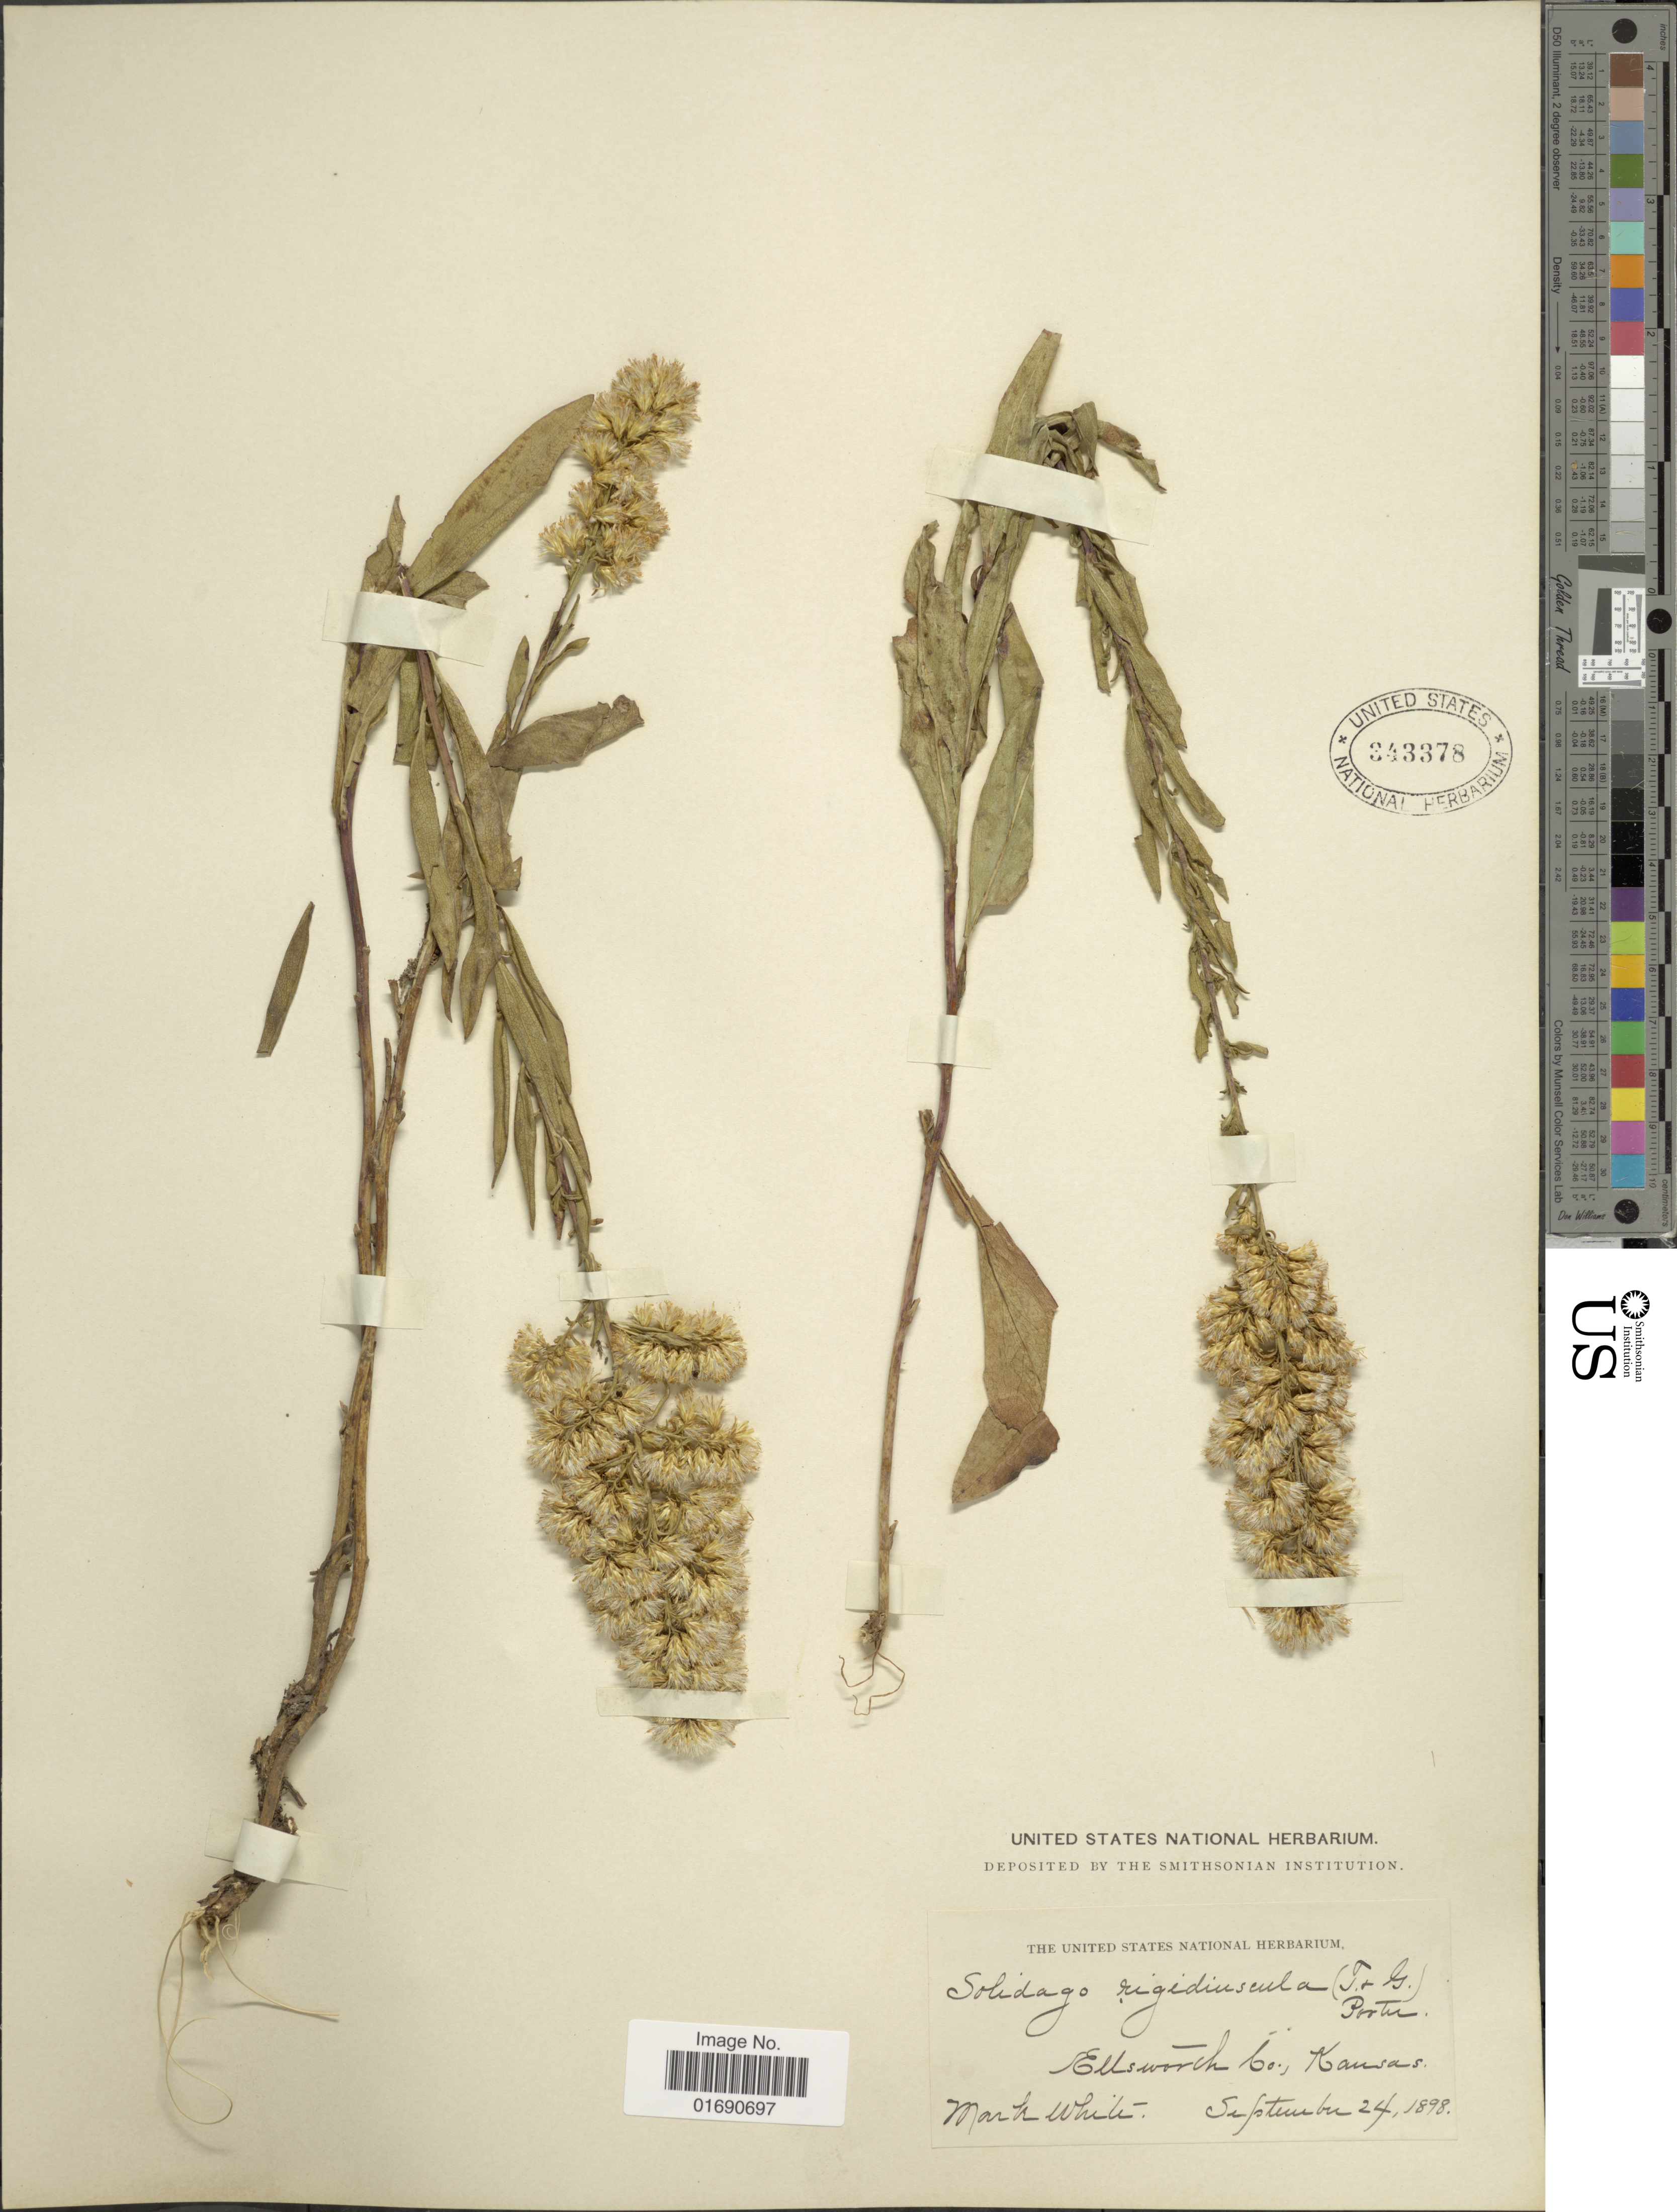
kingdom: Plantae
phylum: Tracheophyta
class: Magnoliopsida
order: Asterales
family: Asteraceae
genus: Solidago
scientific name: Solidago speciosa var. rigidiuscula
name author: Torr. & A. Gray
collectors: M. White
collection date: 1898-09-24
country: United States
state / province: Kansas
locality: Ellsworth Co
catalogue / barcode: US 343378